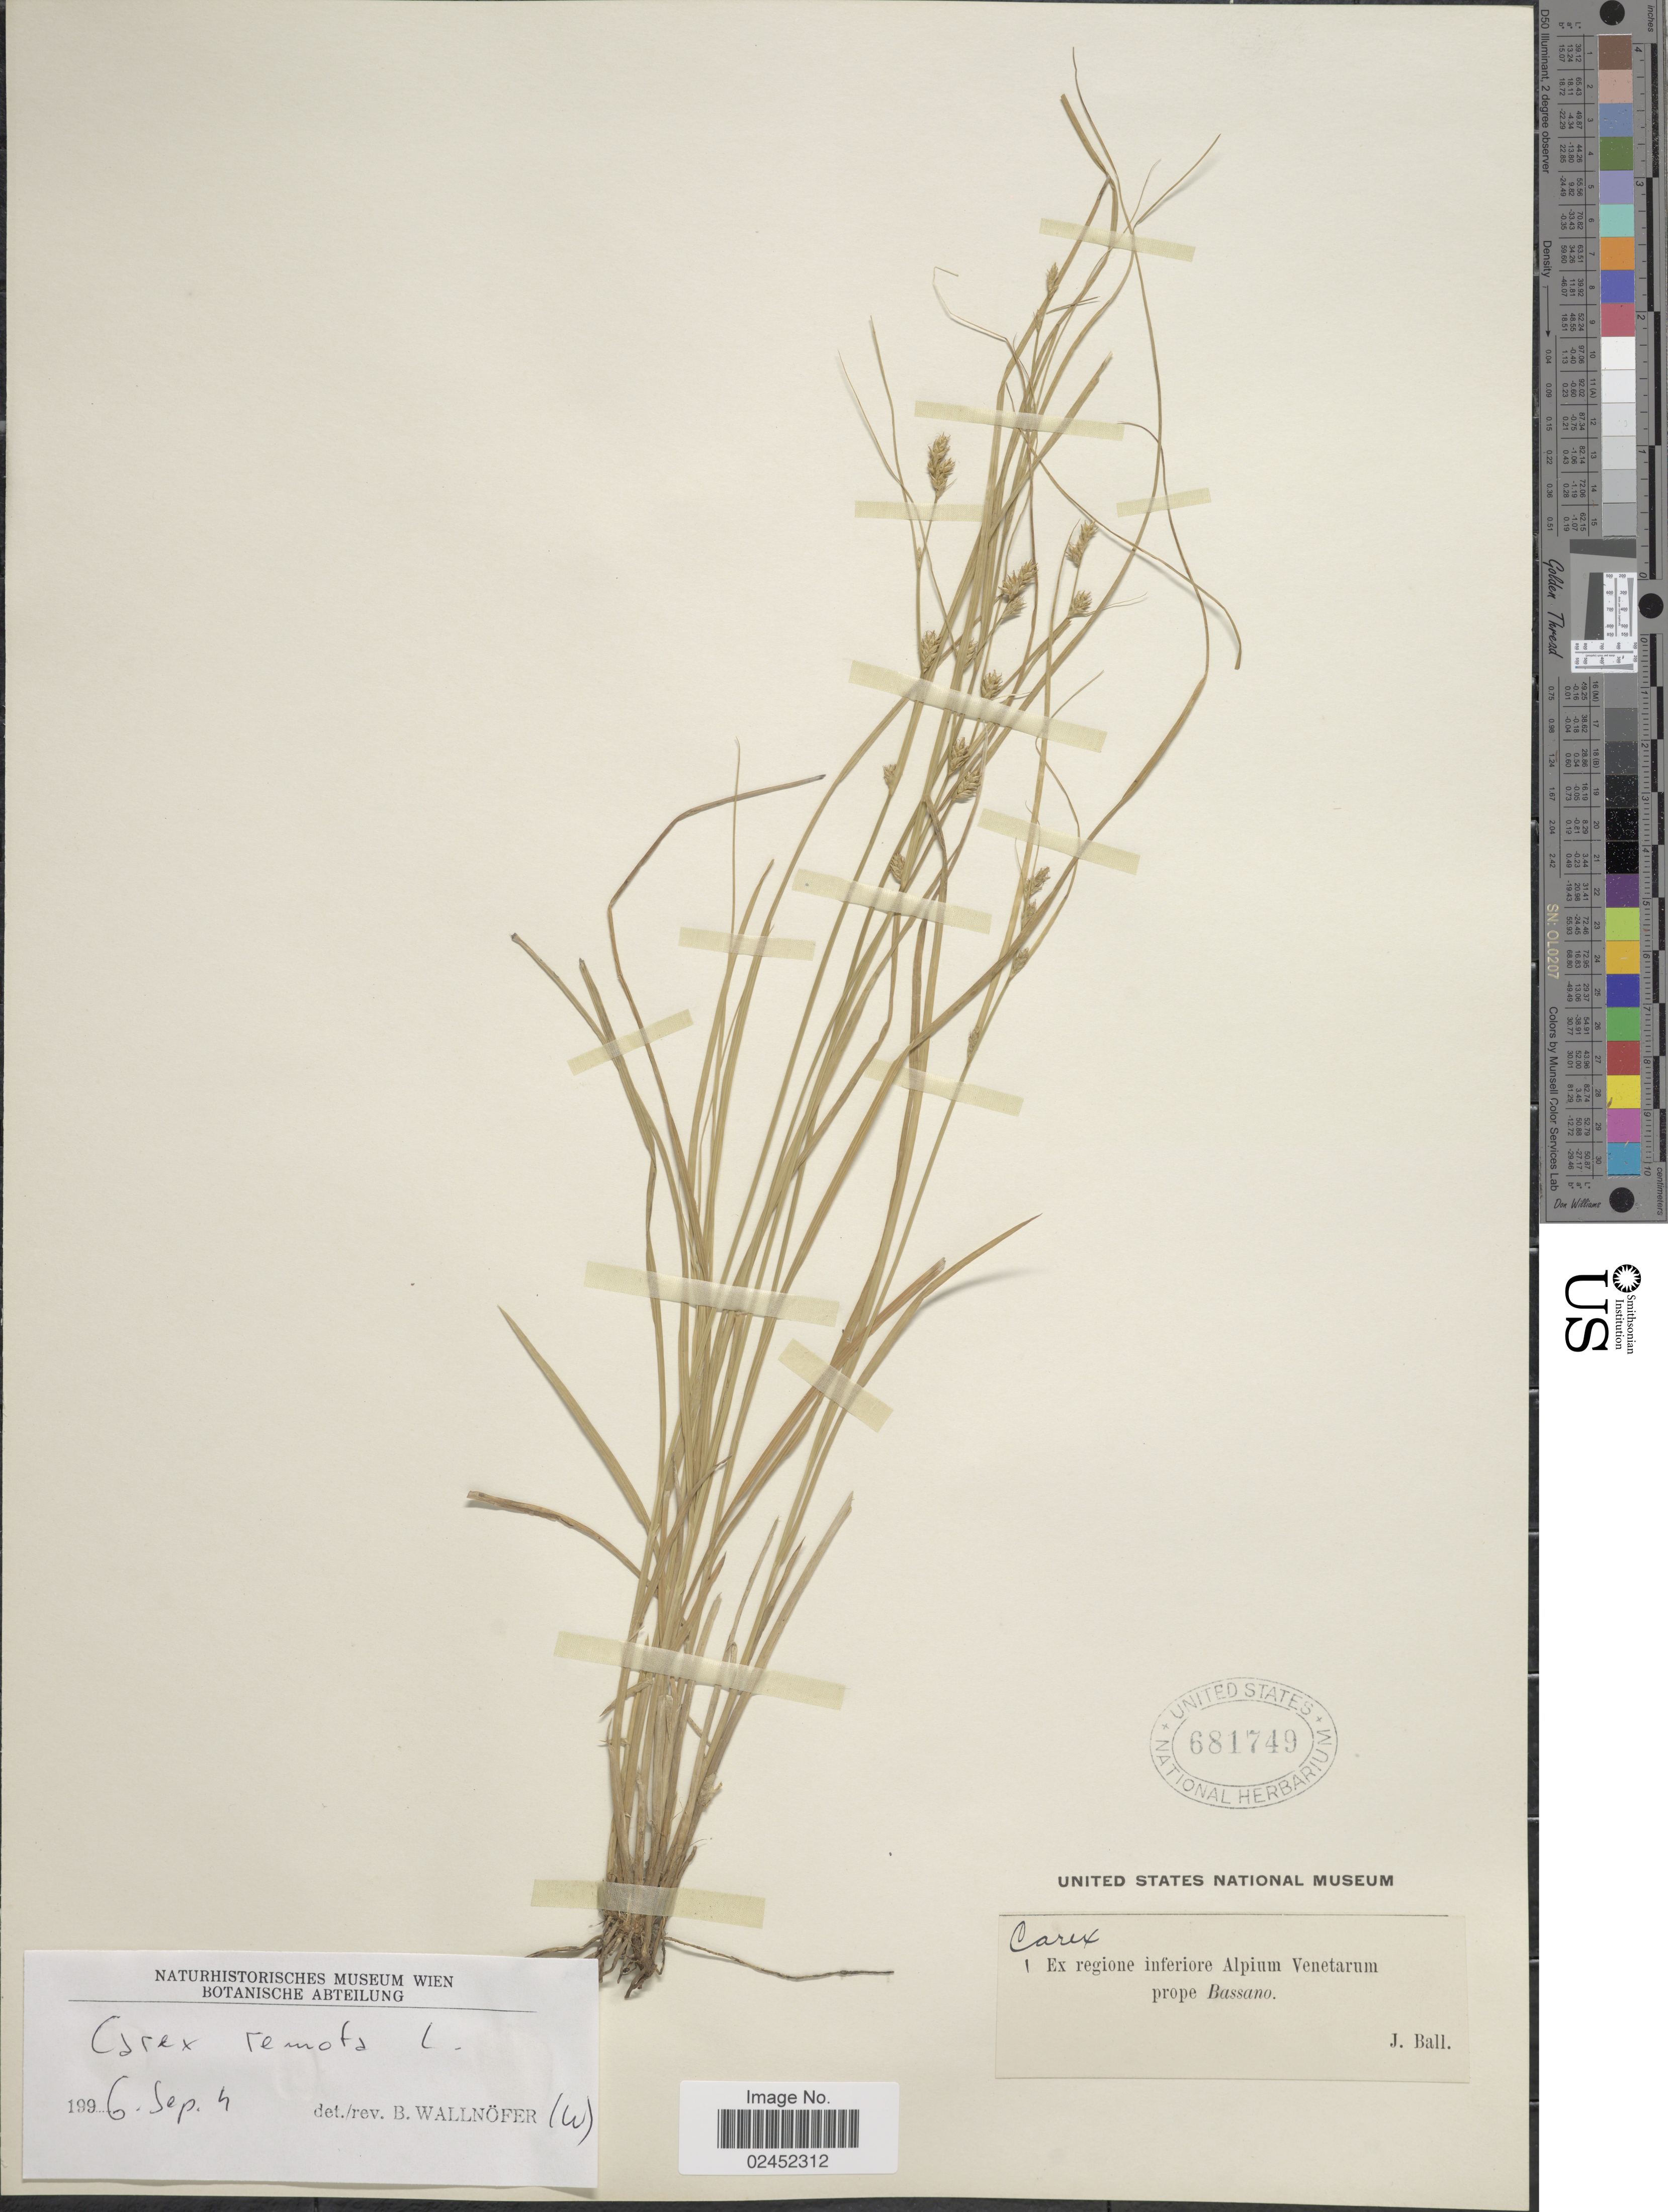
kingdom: Plantae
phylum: Tracheophyta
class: Liliopsida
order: Poales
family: Cyperaceae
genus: Carex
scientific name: Carex remota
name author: L.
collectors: J. Ball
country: Italy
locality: In regione Alpium Venetarum, prope Bassano.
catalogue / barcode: US 681749